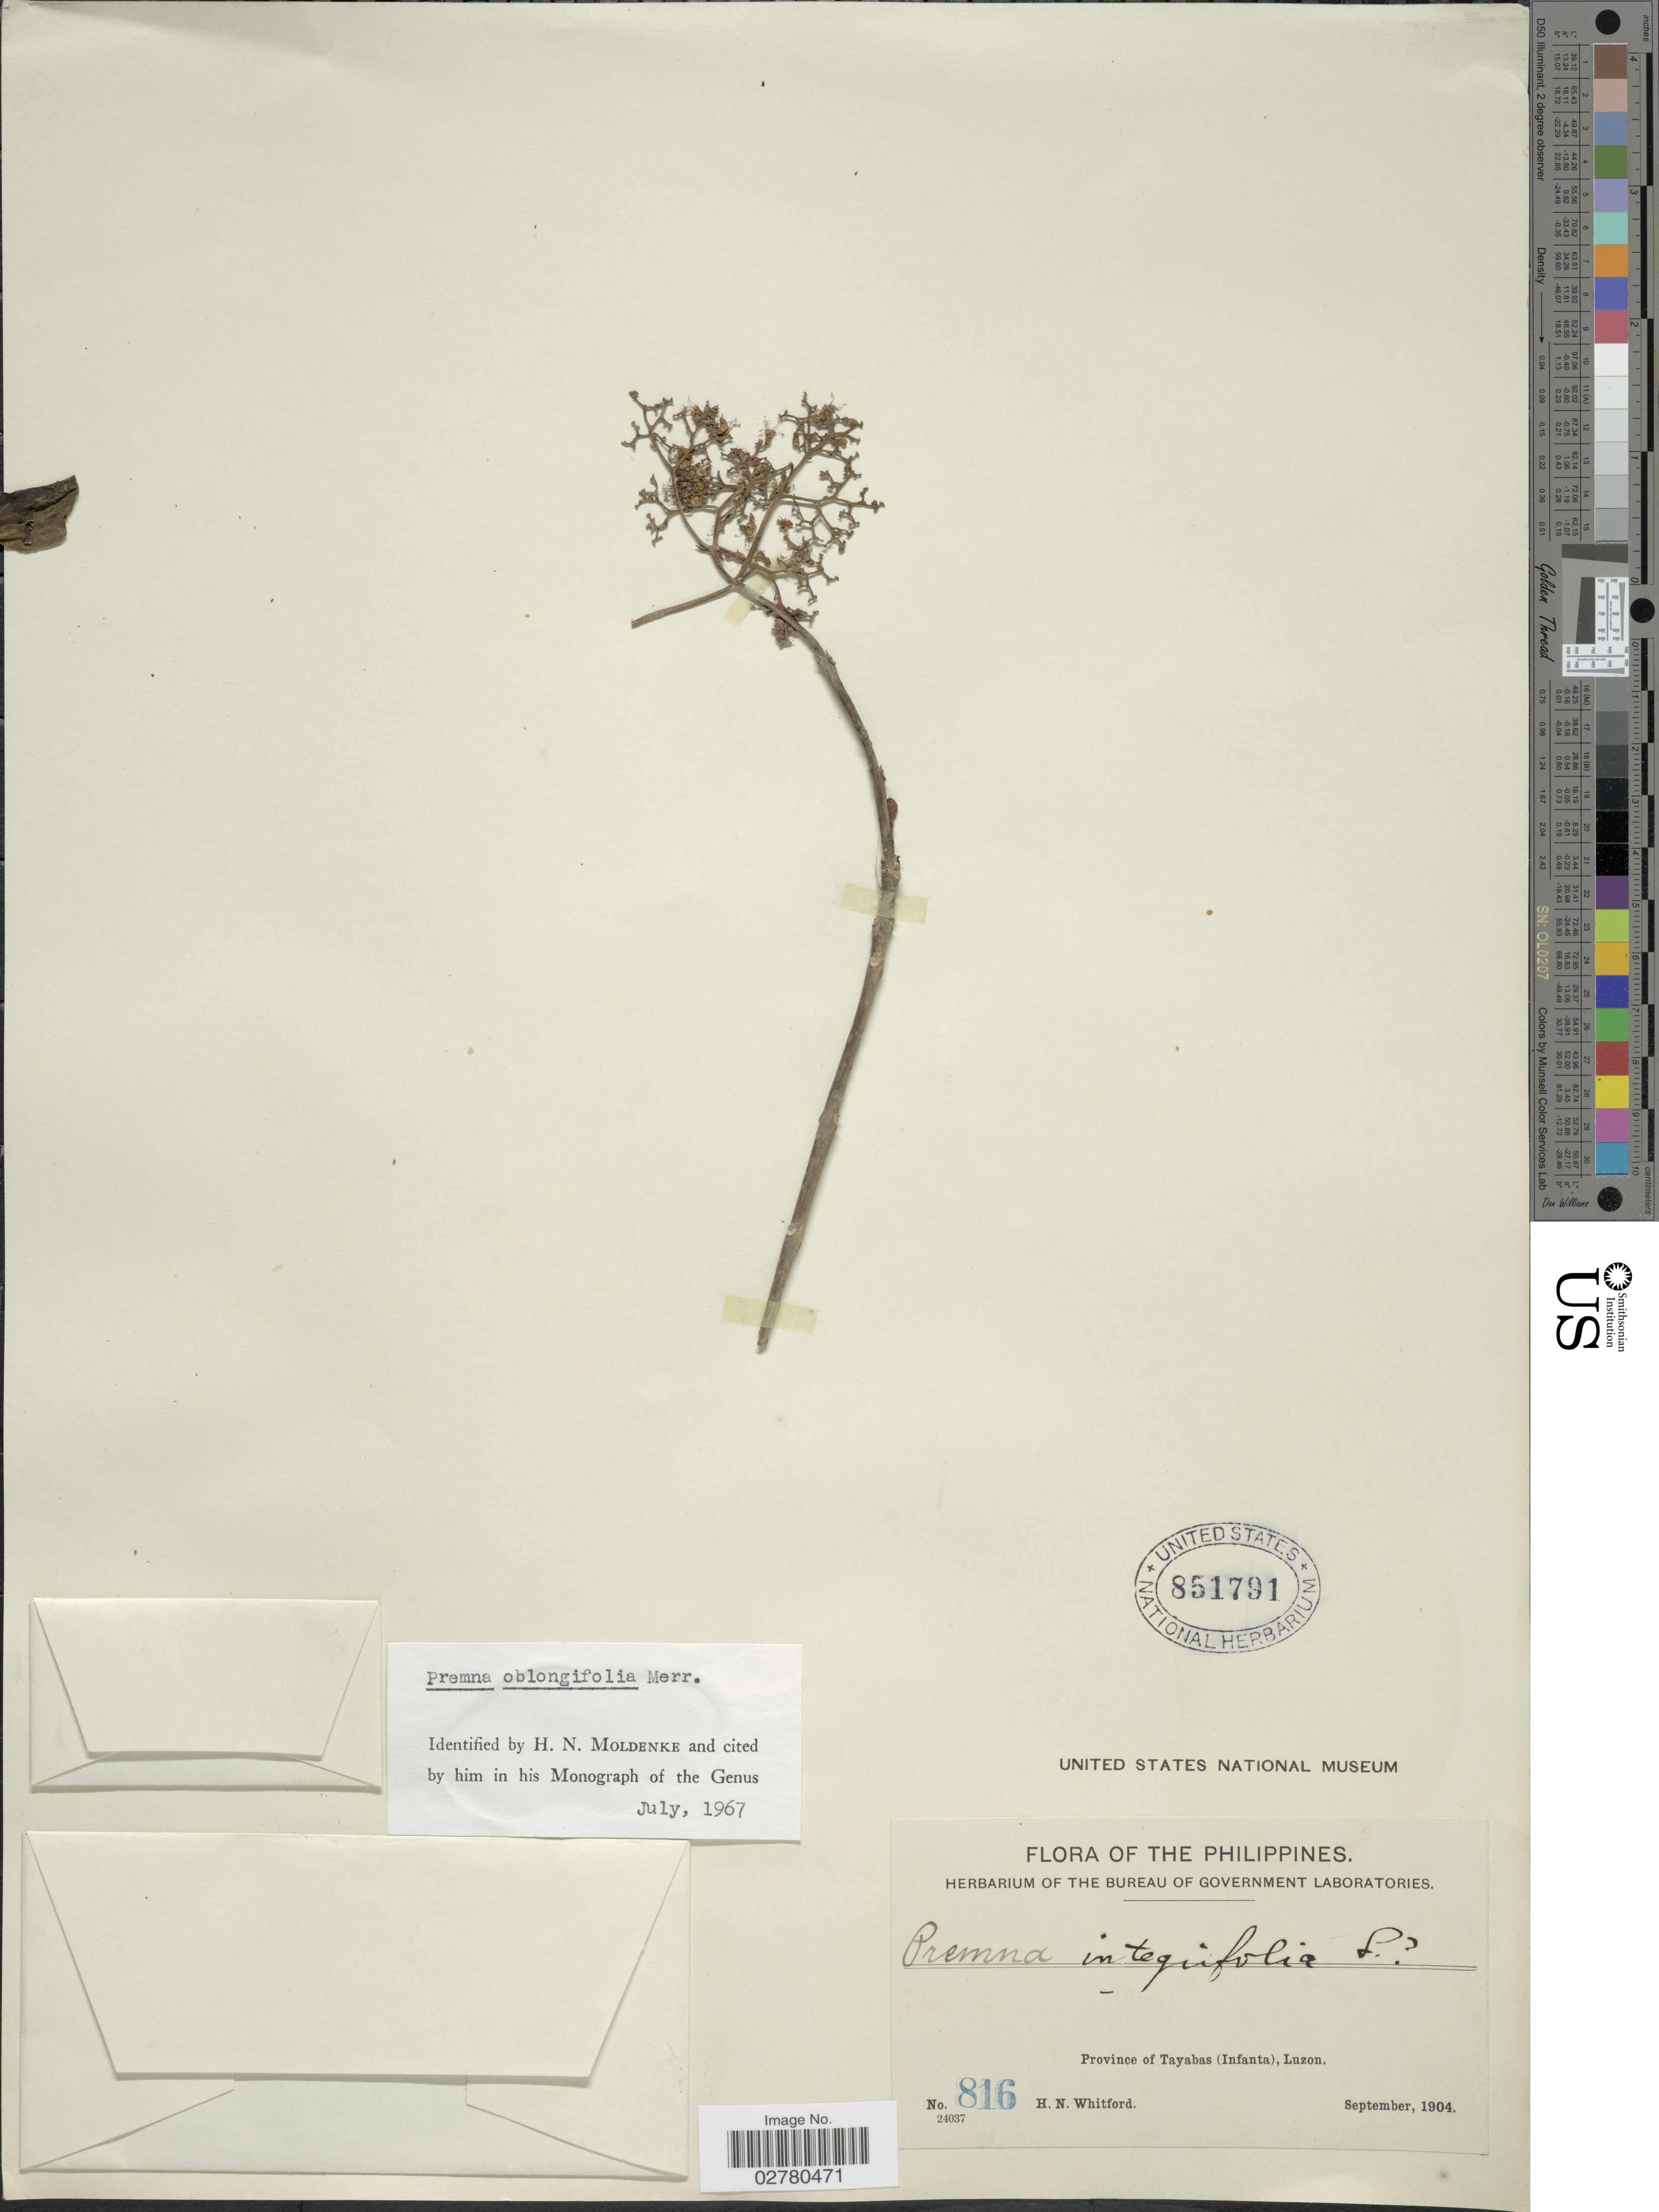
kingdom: Plantae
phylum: Tracheophyta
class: Magnoliopsida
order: Lamiales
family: Lamiaceae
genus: Premna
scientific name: Premna obtusifolia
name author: R. Br.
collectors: H. N. Whitford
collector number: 816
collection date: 1904-09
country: Philippines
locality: Province of Tayabas (Infanta), Luzon.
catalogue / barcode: US 851791